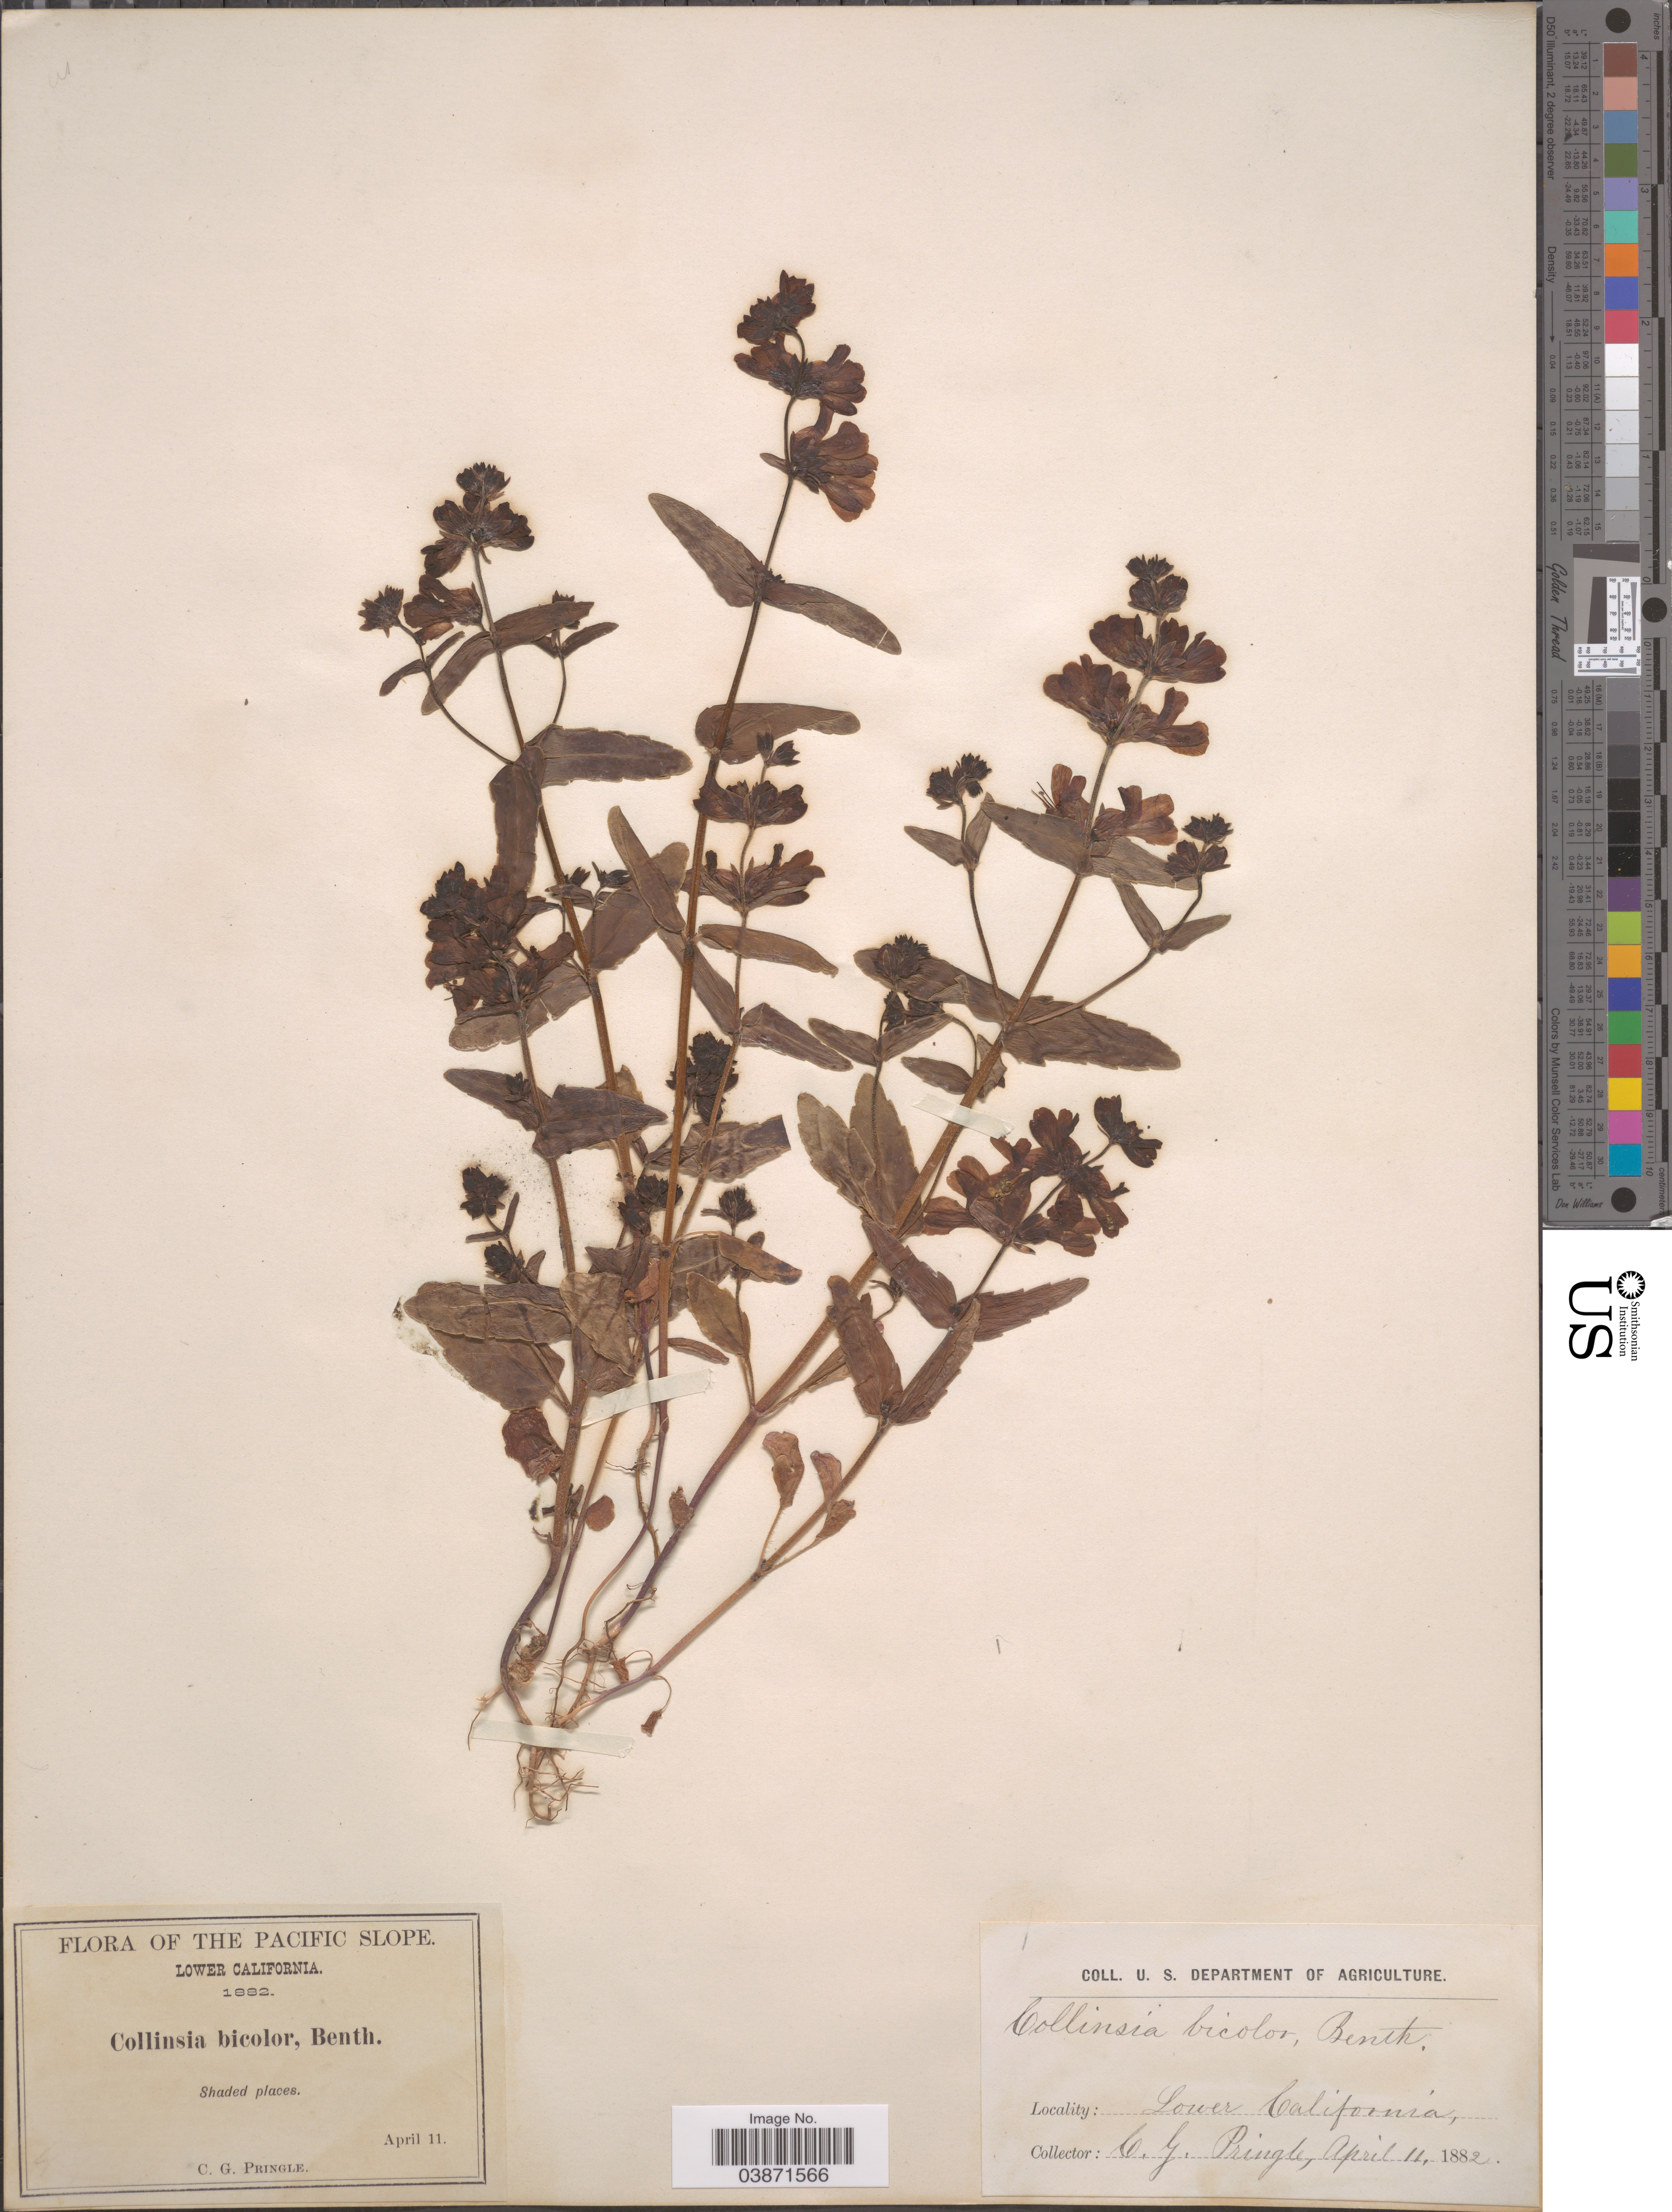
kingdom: Plantae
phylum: Tracheophyta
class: Magnoliopsida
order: Lamiales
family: Plantaginaceae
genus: Collinsia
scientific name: Collinsia bicolor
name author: Raf.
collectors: C. G. Pringle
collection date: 1882-04-11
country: Mexico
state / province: Baja California Norte / Baja California Sur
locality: The Pacific Slope. Lower California.